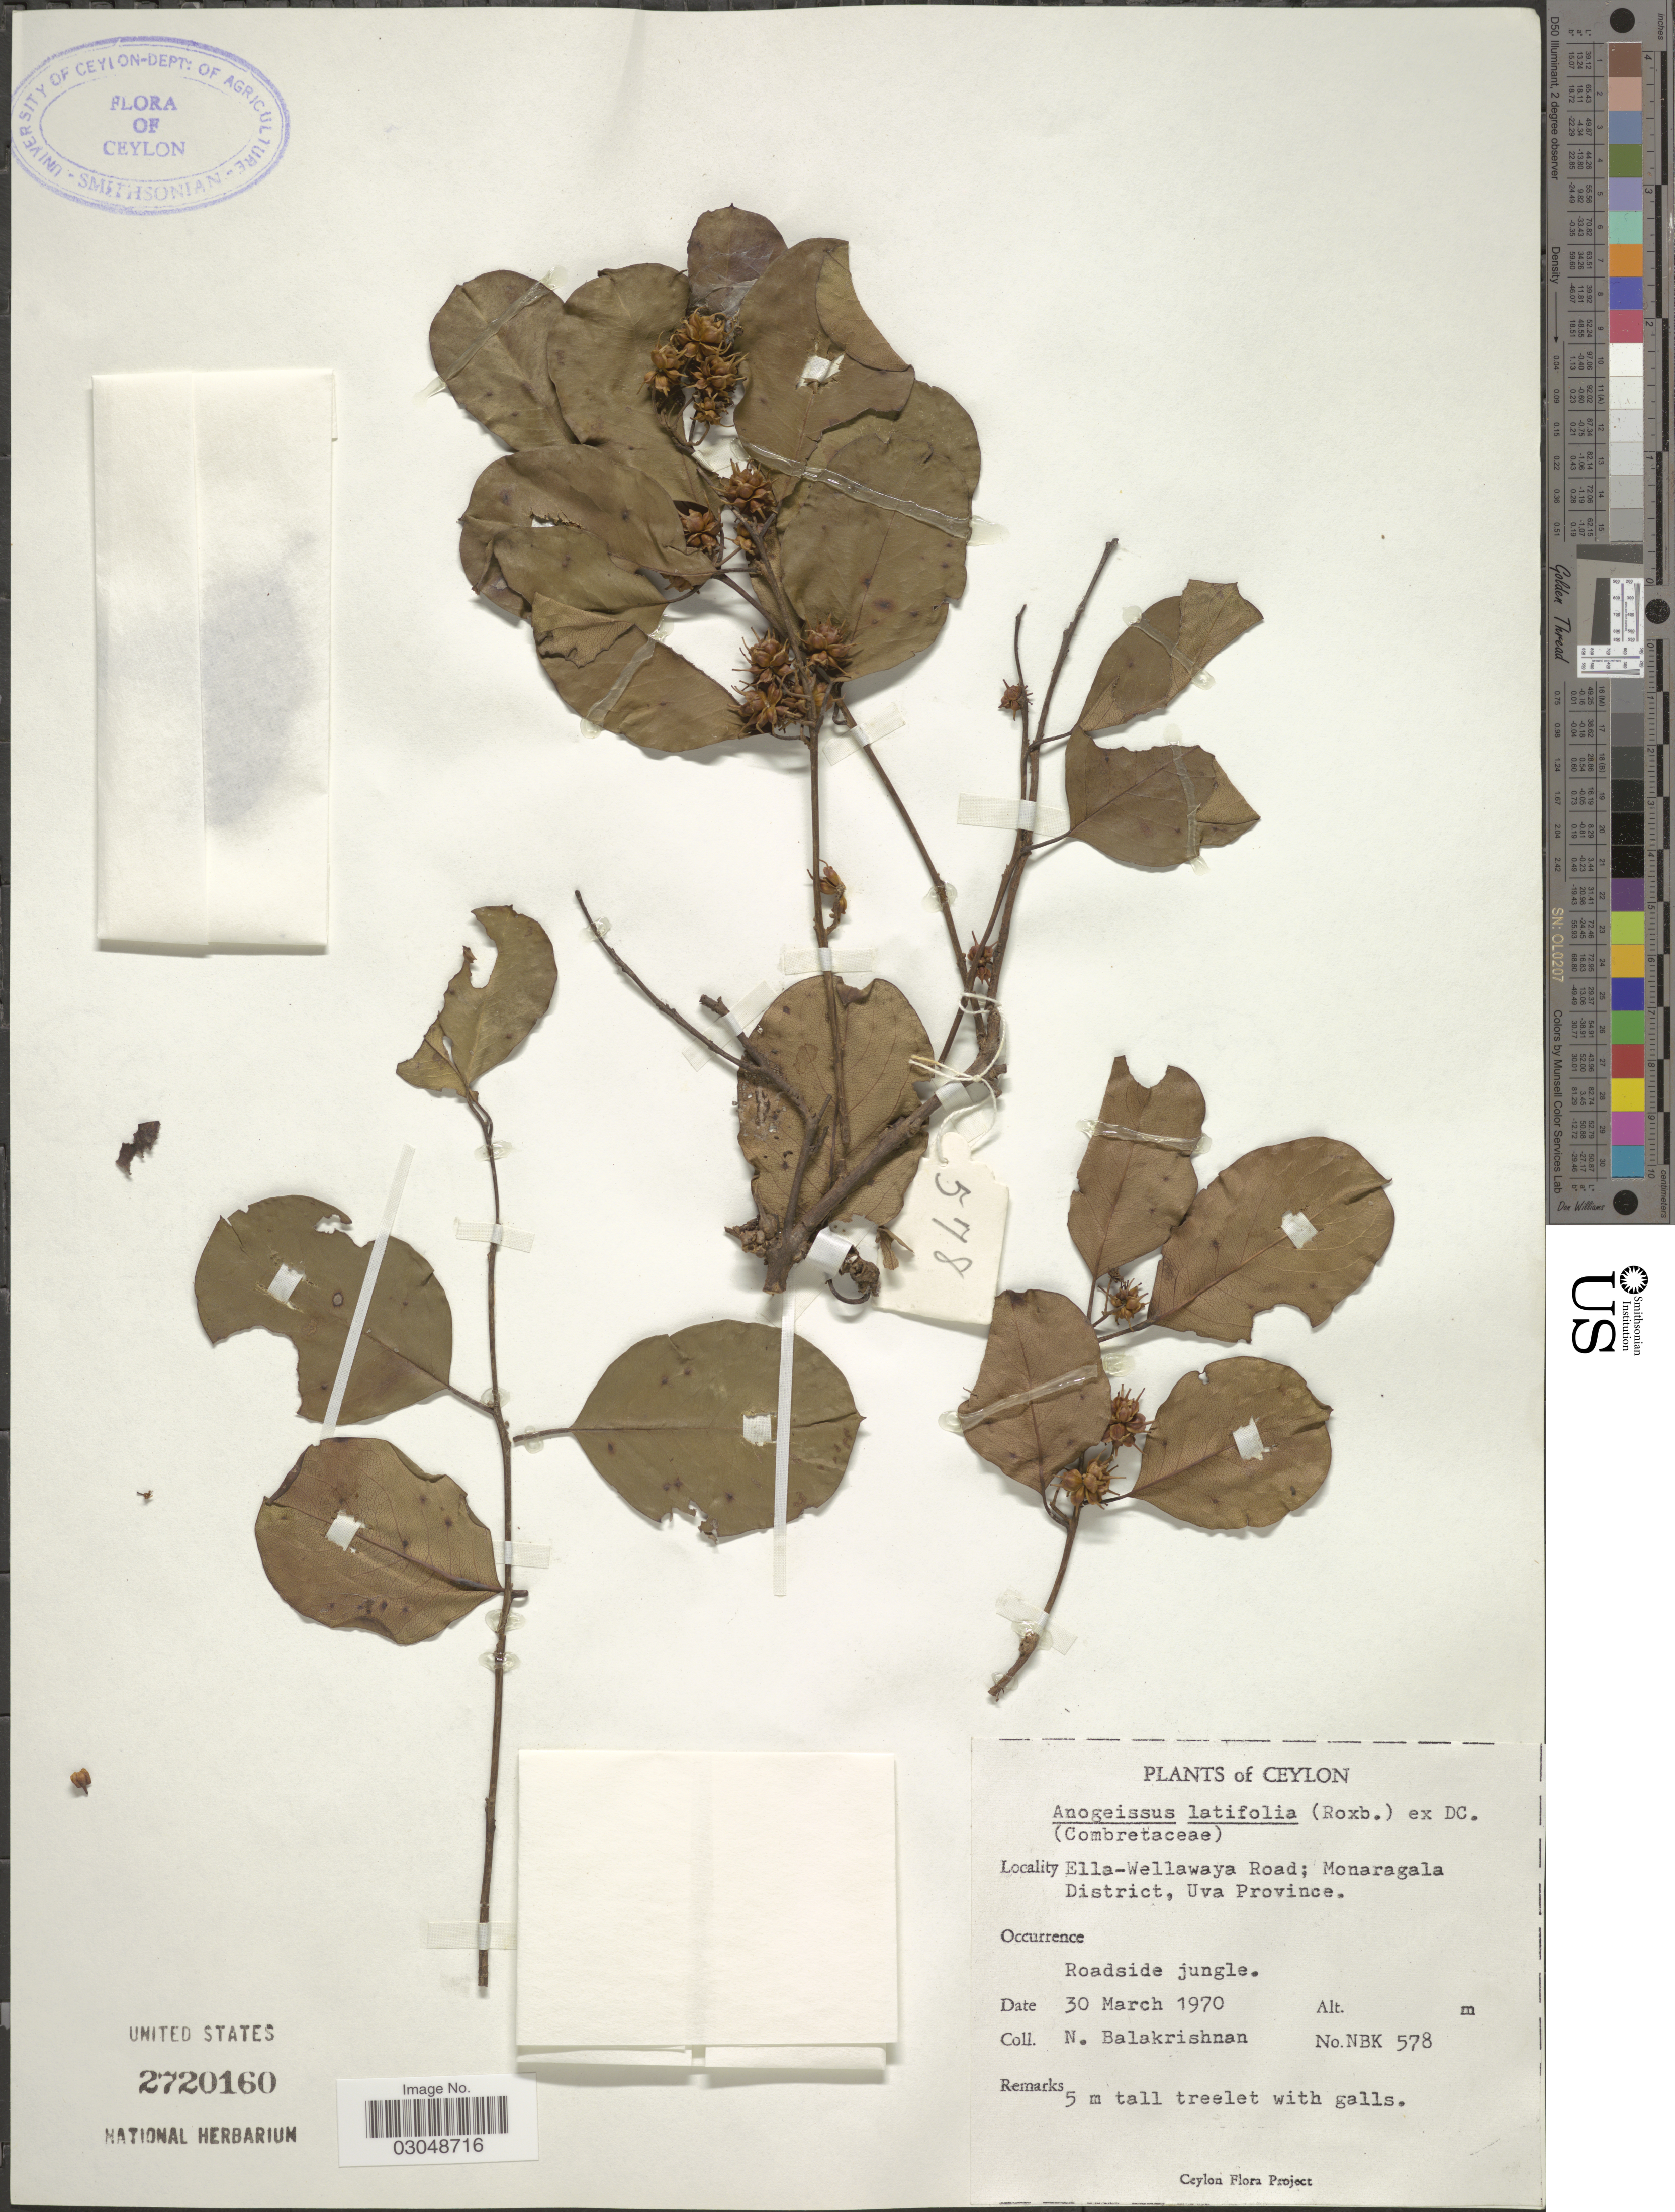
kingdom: Plantae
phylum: Tracheophyta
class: Magnoliopsida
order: Myrtales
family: Combretaceae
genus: Anogeissus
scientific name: Anogeissus latifolia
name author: (Roxb. ex DC.) Wall. ex Guill. & Perr.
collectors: N. Balakrishnan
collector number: NBK 578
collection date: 1970-03-30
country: Sri Lanka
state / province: Uva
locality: Ceylon. Ella-Wellawaya Road; Monaragala District.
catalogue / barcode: US 2720160